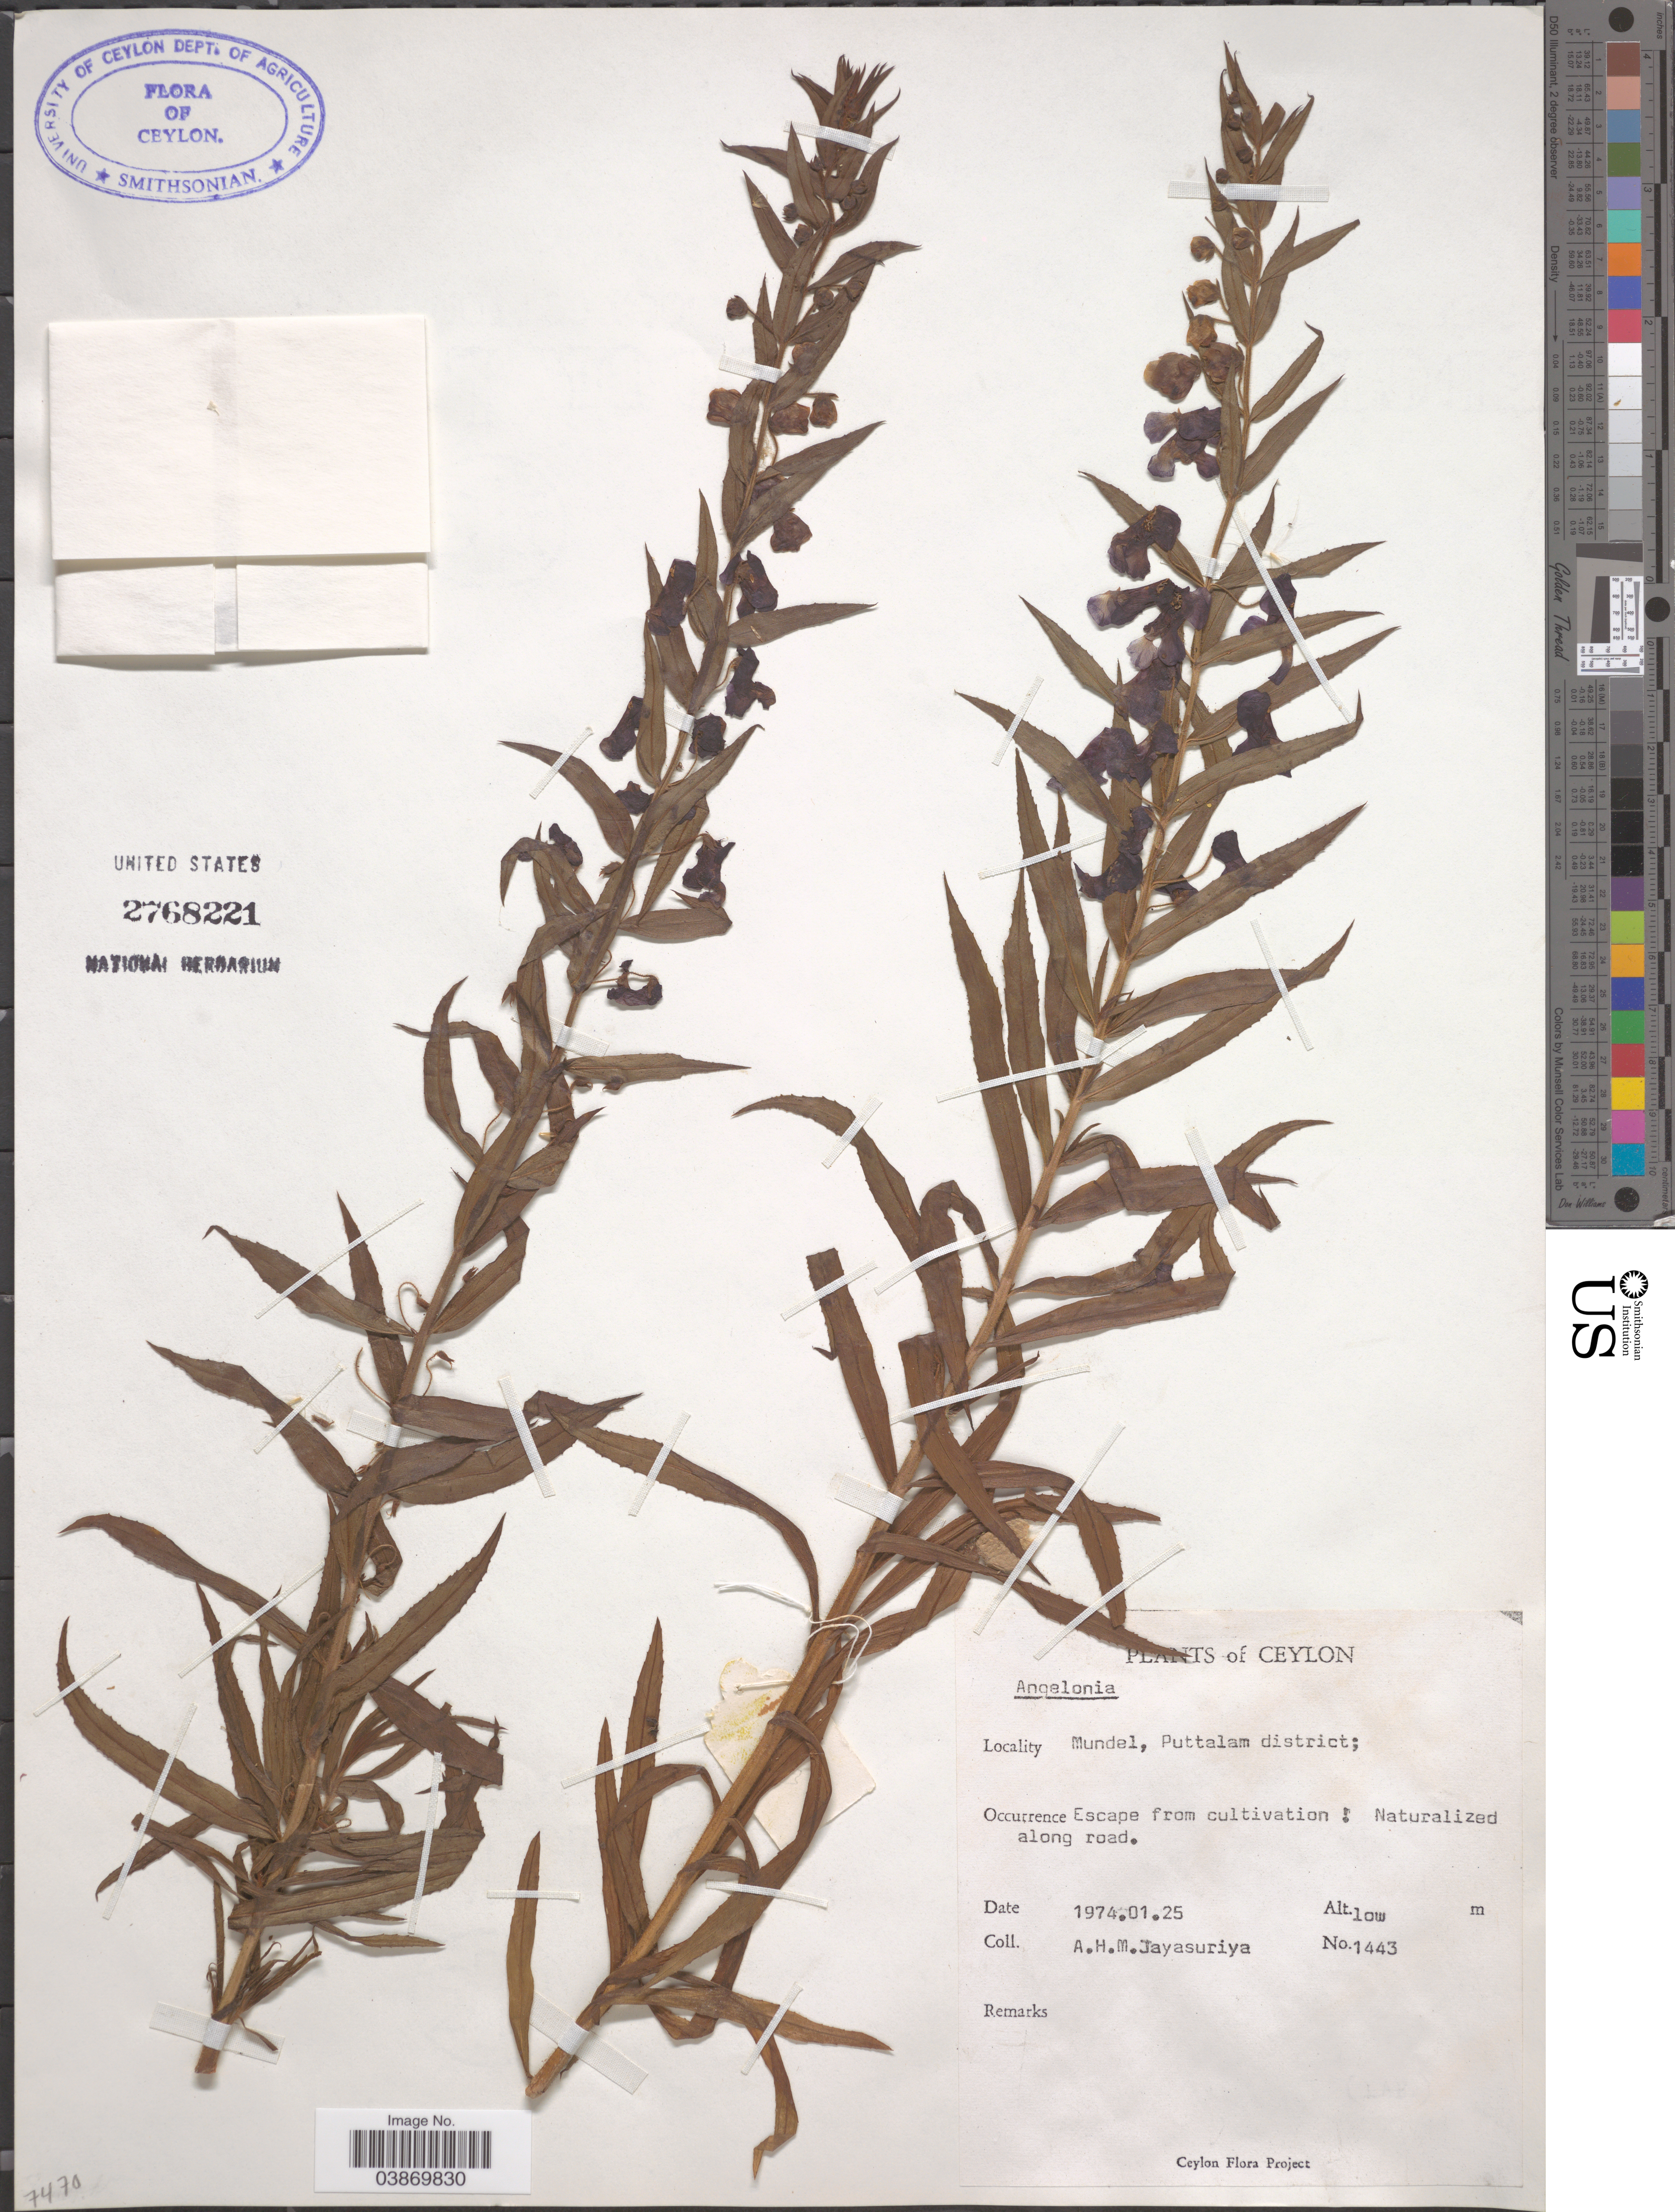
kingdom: Plantae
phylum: Tracheophyta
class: Magnoliopsida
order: Lamiales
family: Plantaginaceae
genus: Angelonia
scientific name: Angelonia sp.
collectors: A. H. Jayasuriya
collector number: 1443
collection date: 1974-01-25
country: Sri Lanka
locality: Ceylon. Mundal, Puttalam district.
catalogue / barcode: US 2768221